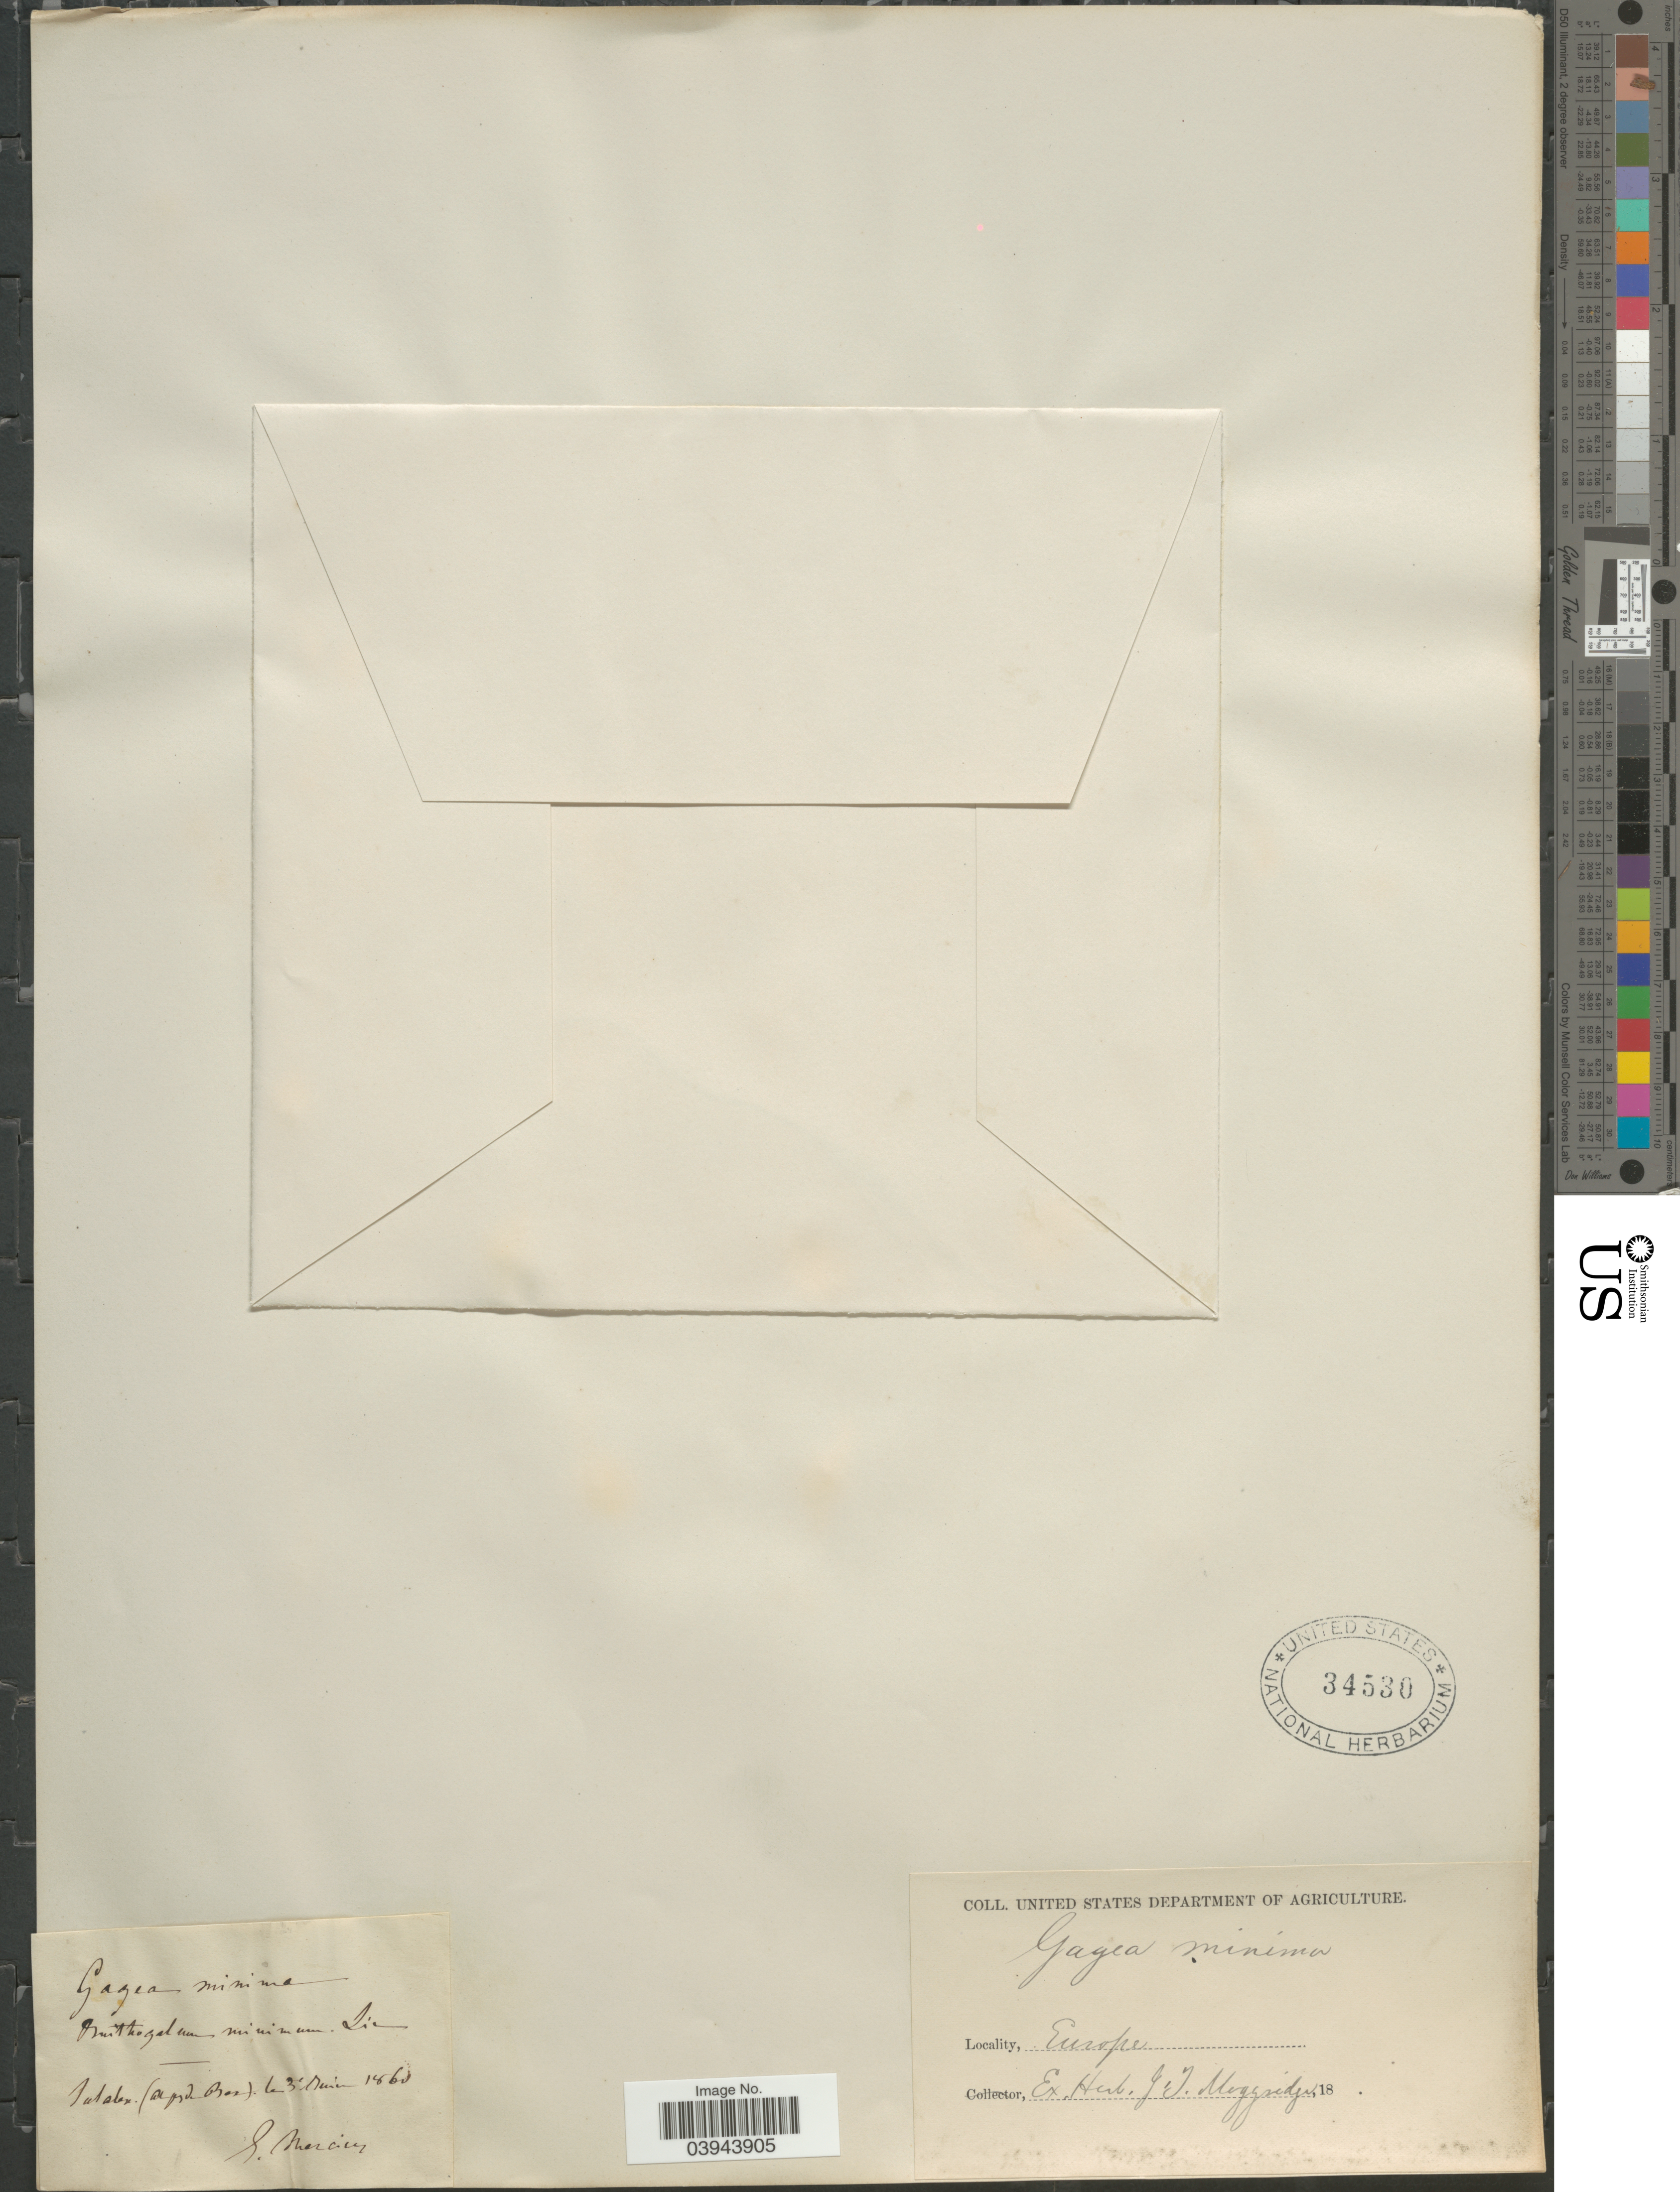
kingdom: Plantae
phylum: Tracheophyta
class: Liliopsida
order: Liliales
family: Liliaceae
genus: Gagea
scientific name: Gagea minima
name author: (L.) Ker Gawl.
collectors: S. Mercier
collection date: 1860-06-03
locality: Jutalar (Alps de Ber). [interpreted] Europe.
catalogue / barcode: US 34530